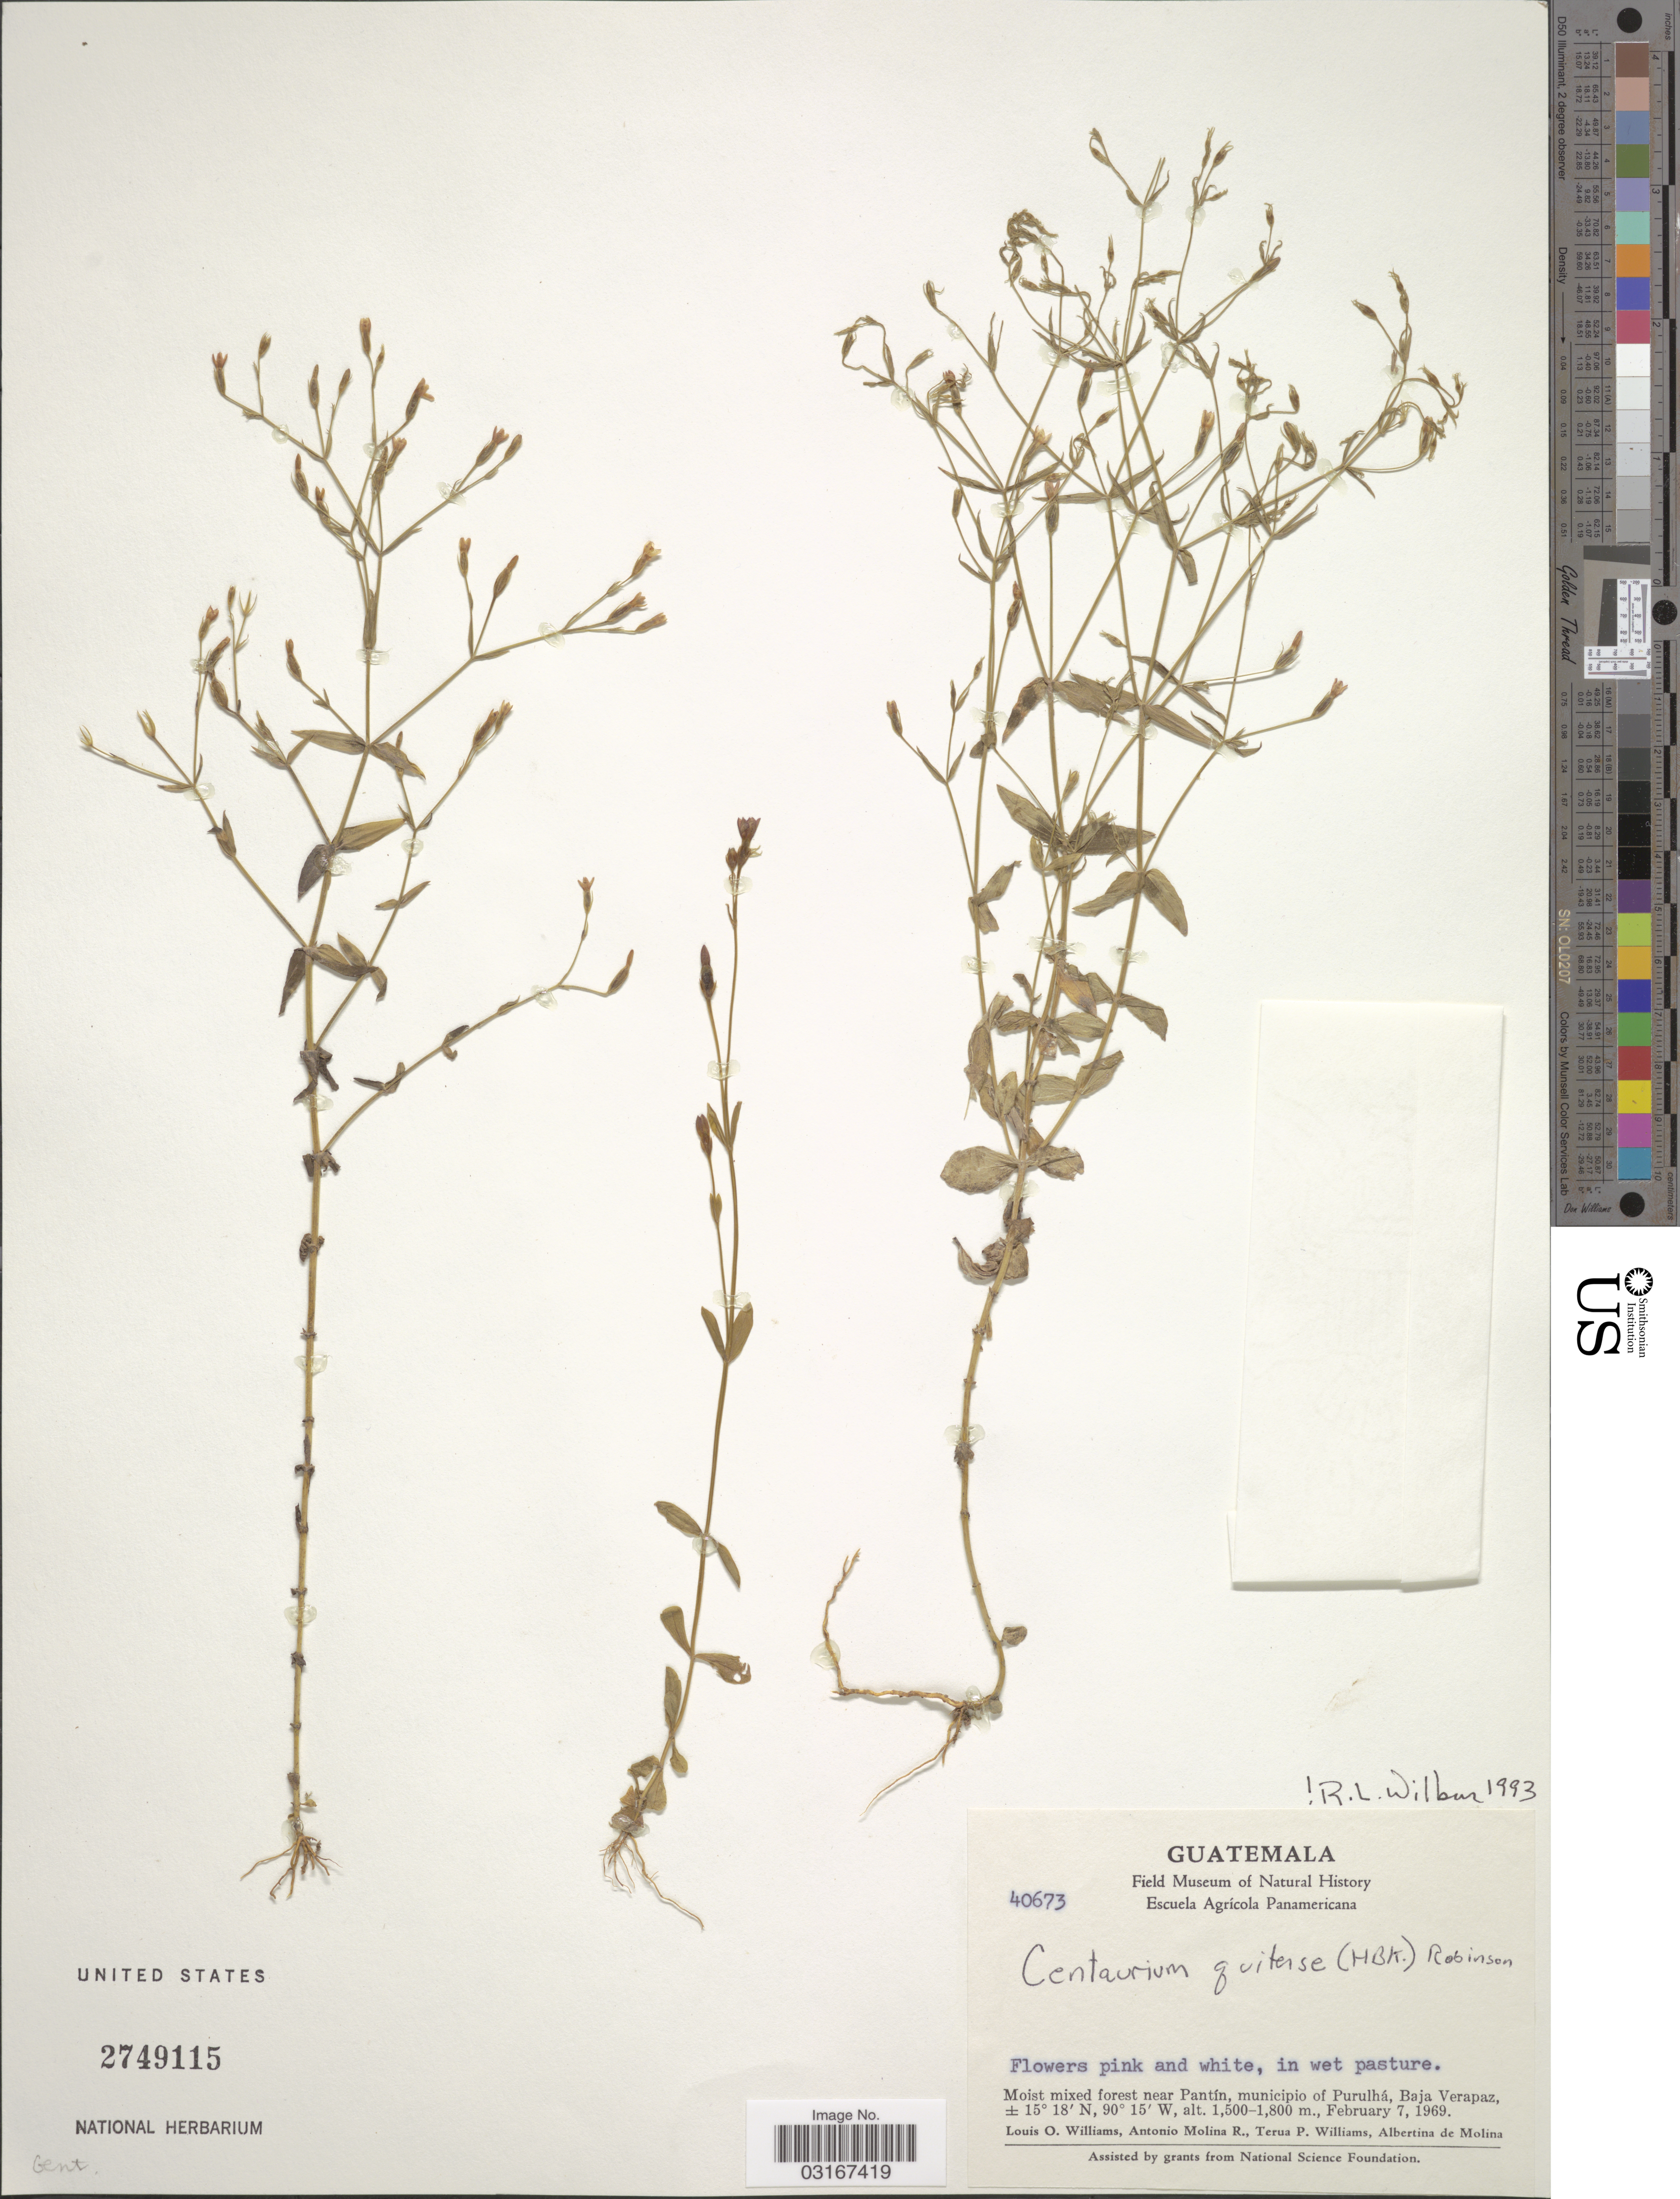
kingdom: Plantae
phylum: Tracheophyta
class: Magnoliopsida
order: Gentianales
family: Gentianaceae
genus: Centaurium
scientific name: Centaurium quitense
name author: (Kunth) B.L. Rob.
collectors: L. O. Williams, A. Molina R., T. Williams & A. R. Molina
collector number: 40673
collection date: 1969-02-07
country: Guatemala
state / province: Baja Verapaz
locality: Moist mixed forest near Pantín, municipio of Purulhá.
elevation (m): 1500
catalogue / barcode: US 2749115